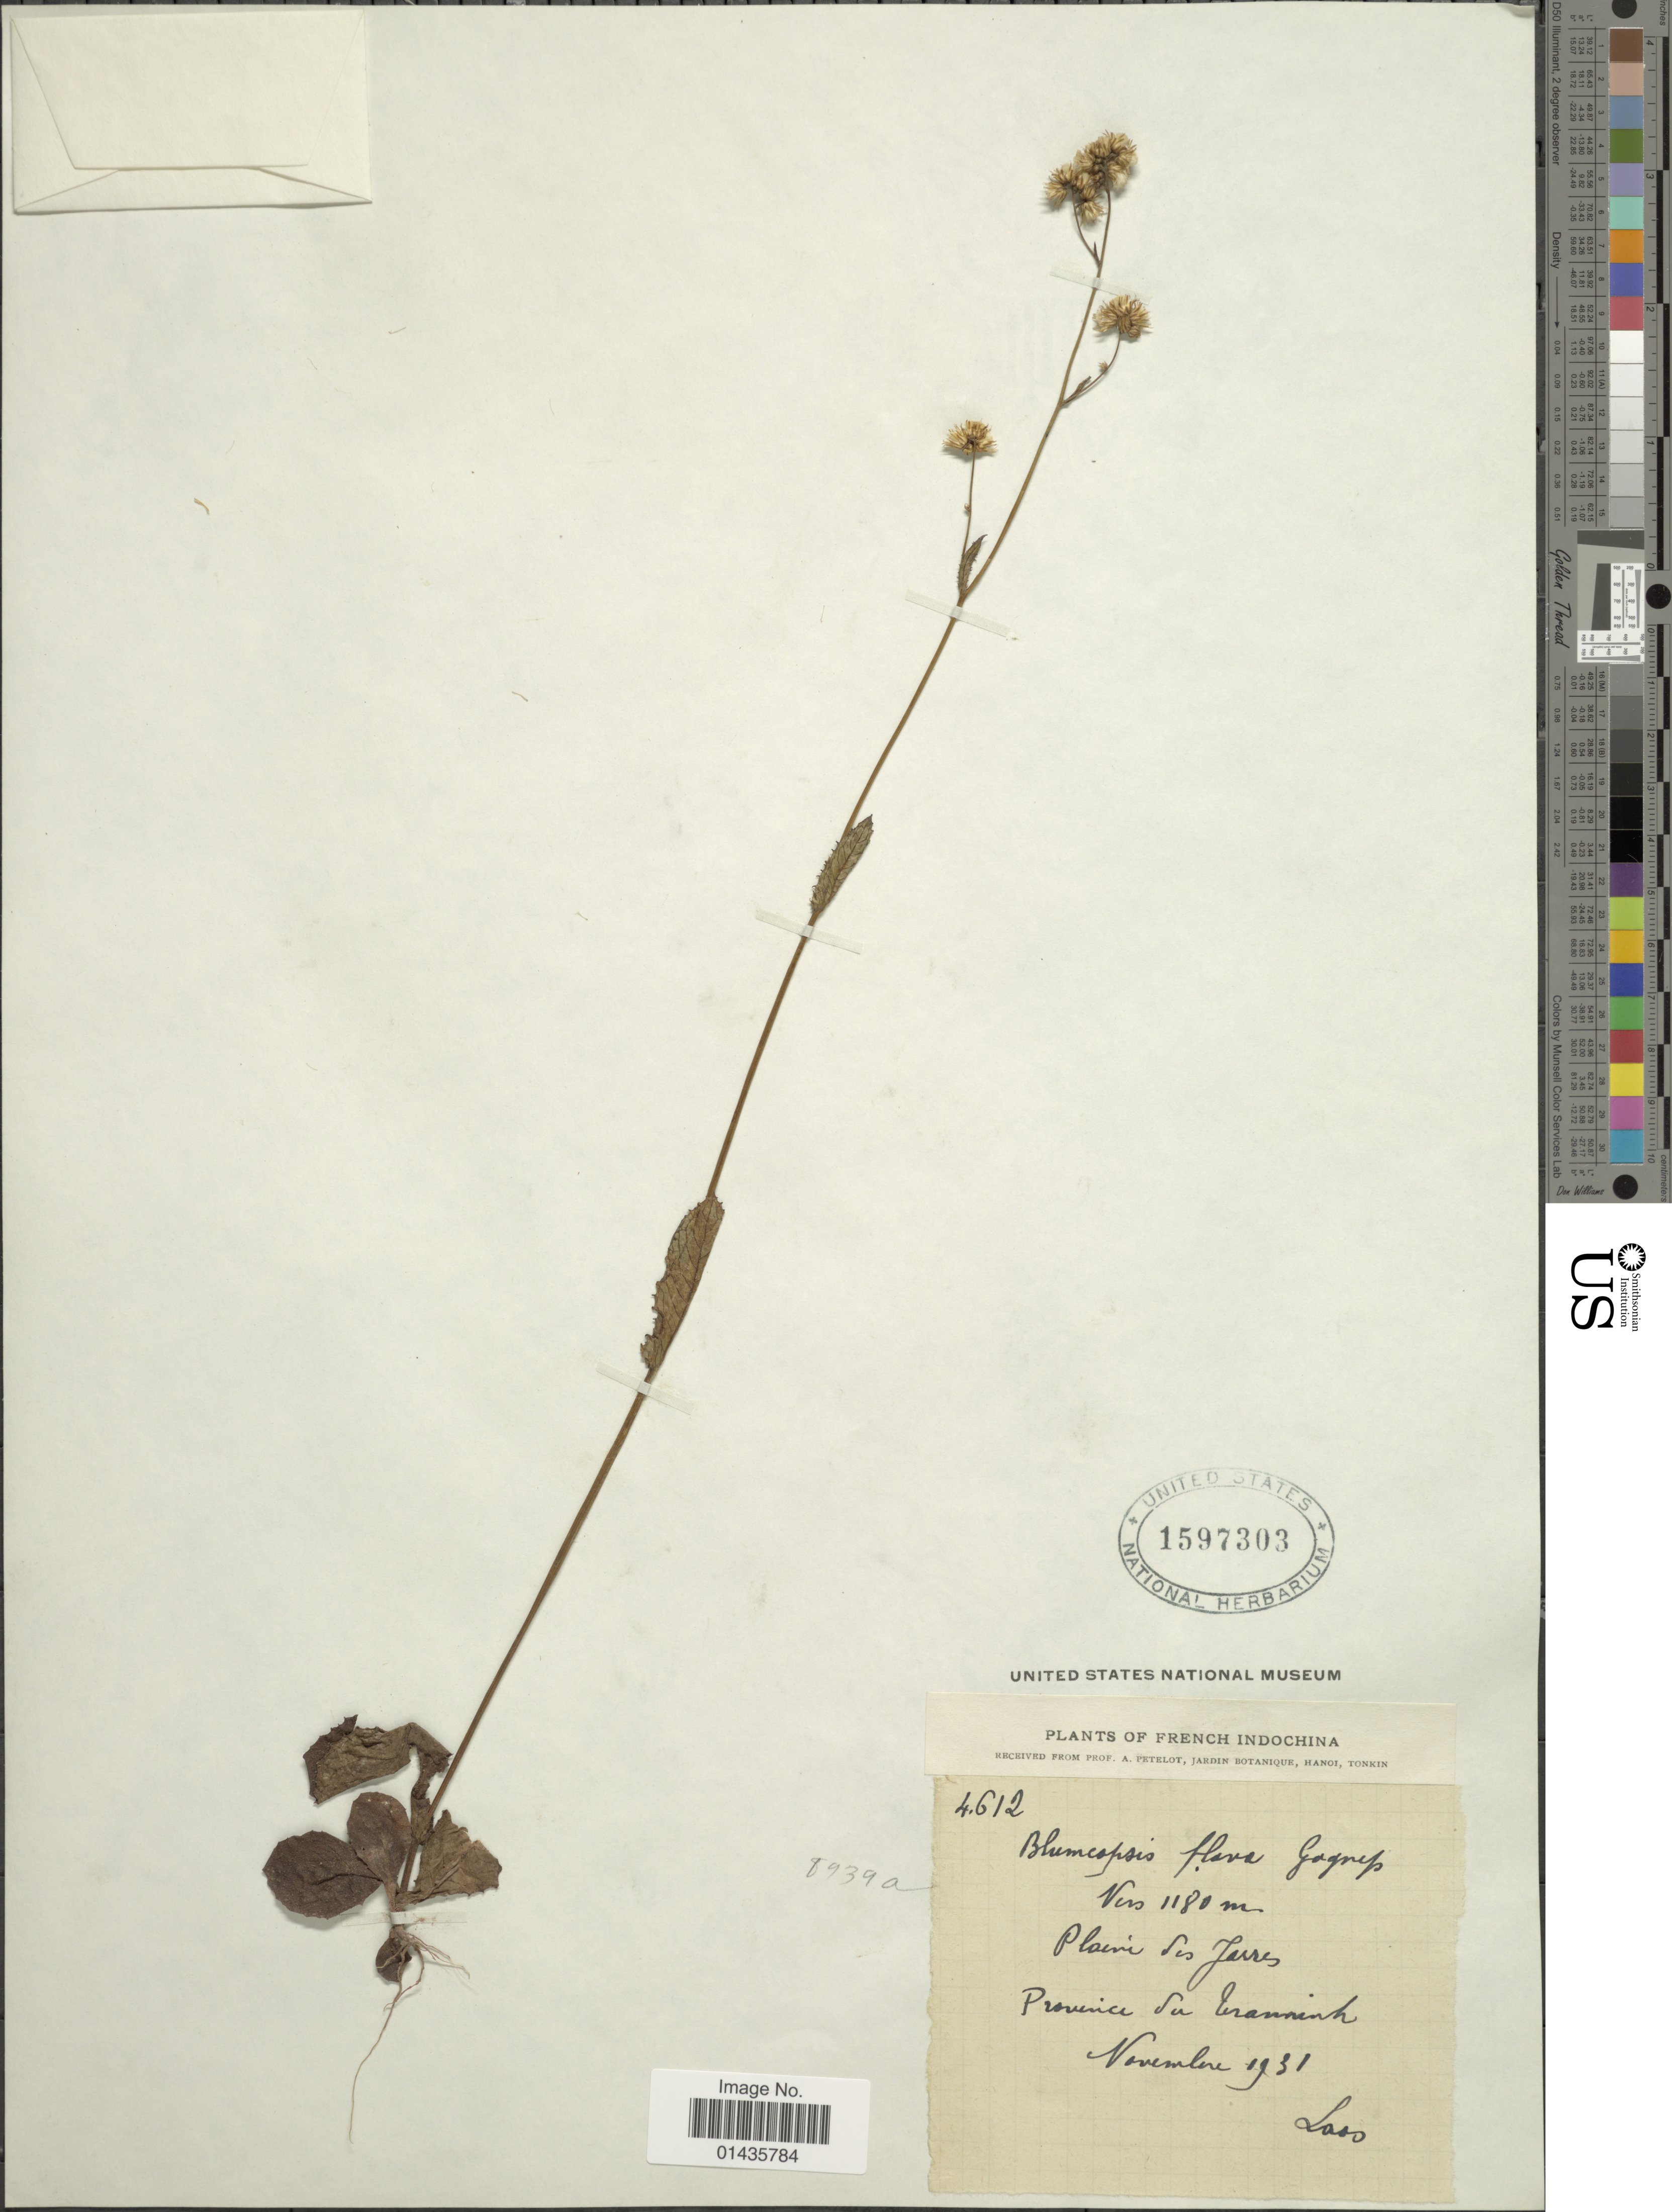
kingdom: Plantae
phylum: Tracheophyta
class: Magnoliopsida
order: Asterales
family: Asteraceae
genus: Blumeopsis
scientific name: Blumeopsis falcata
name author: (D. Don) Merr.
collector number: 4612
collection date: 1931-11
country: Laos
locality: French Indochina, Plains des Jarres, Province du Tranninh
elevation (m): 1180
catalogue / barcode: US 1597303